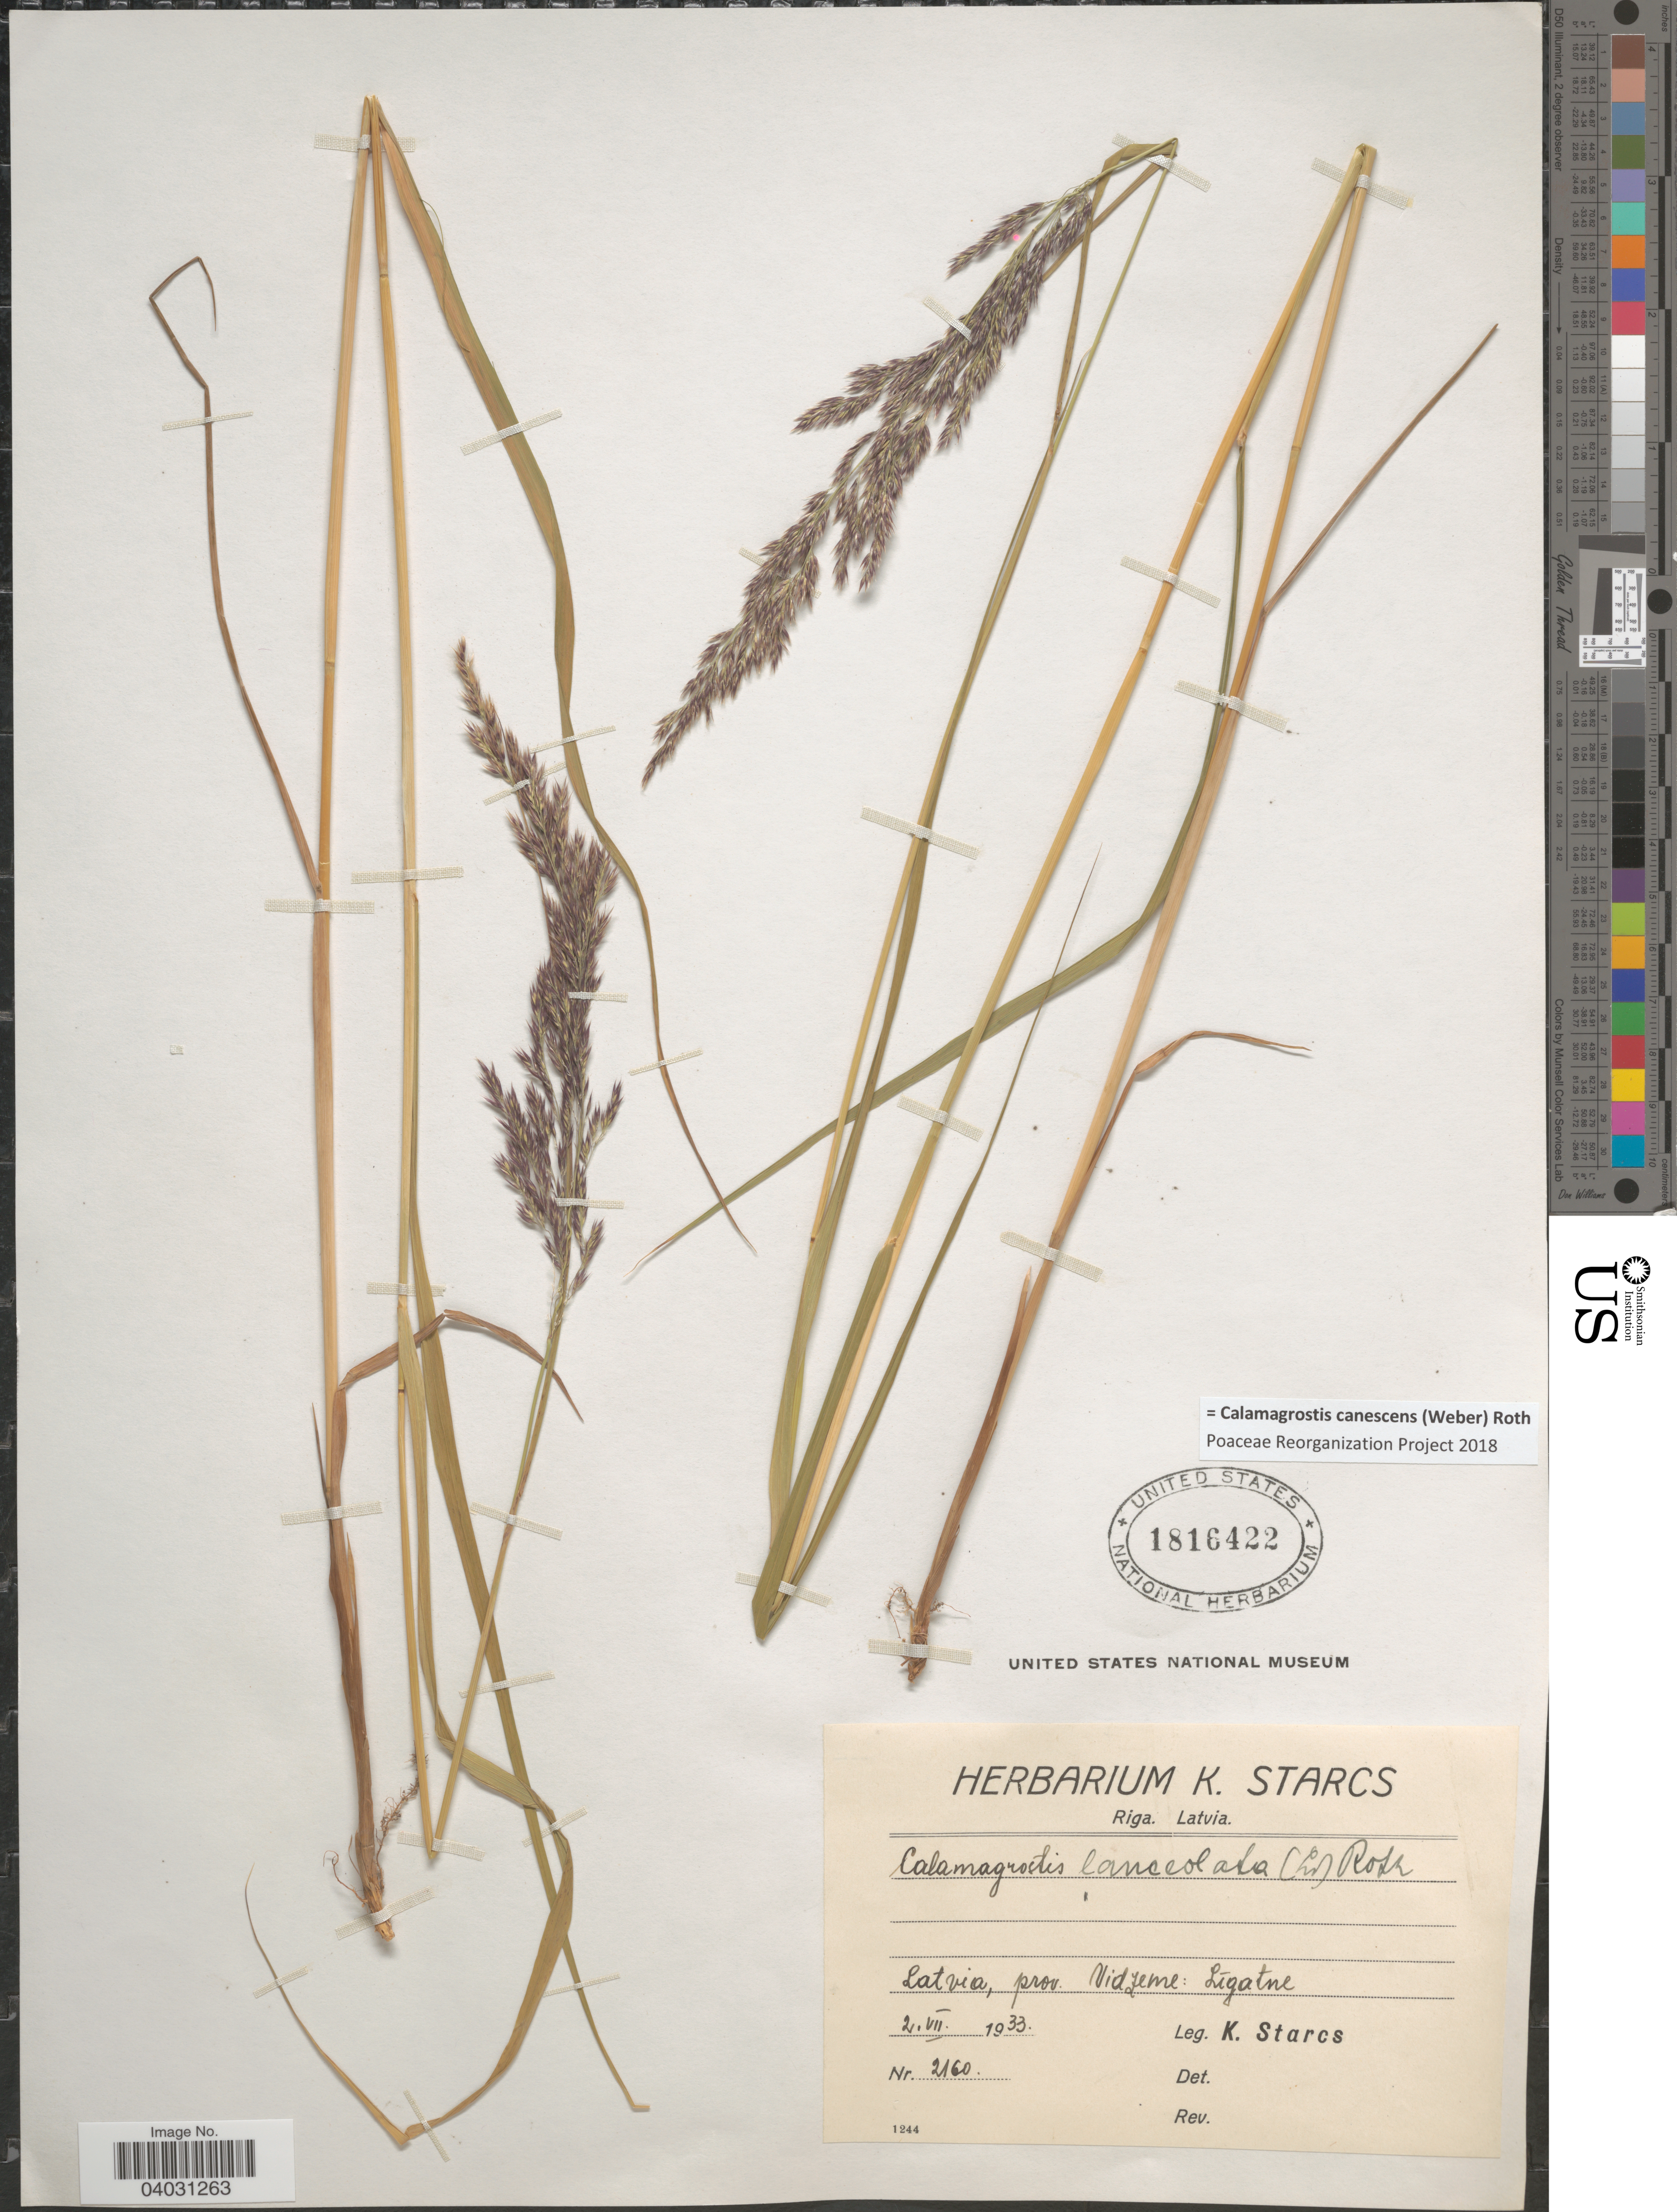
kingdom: Plantae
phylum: Tracheophyta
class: Liliopsida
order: Poales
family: Poaceae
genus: Calamagrostis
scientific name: Calamagrostis canescens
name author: (G.H. Weber) Roth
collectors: K. Starcs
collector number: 2160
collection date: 1933-07-02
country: Latvia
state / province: Līgatnes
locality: Prov. Vidzeme: Lígatne.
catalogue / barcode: US 1816422